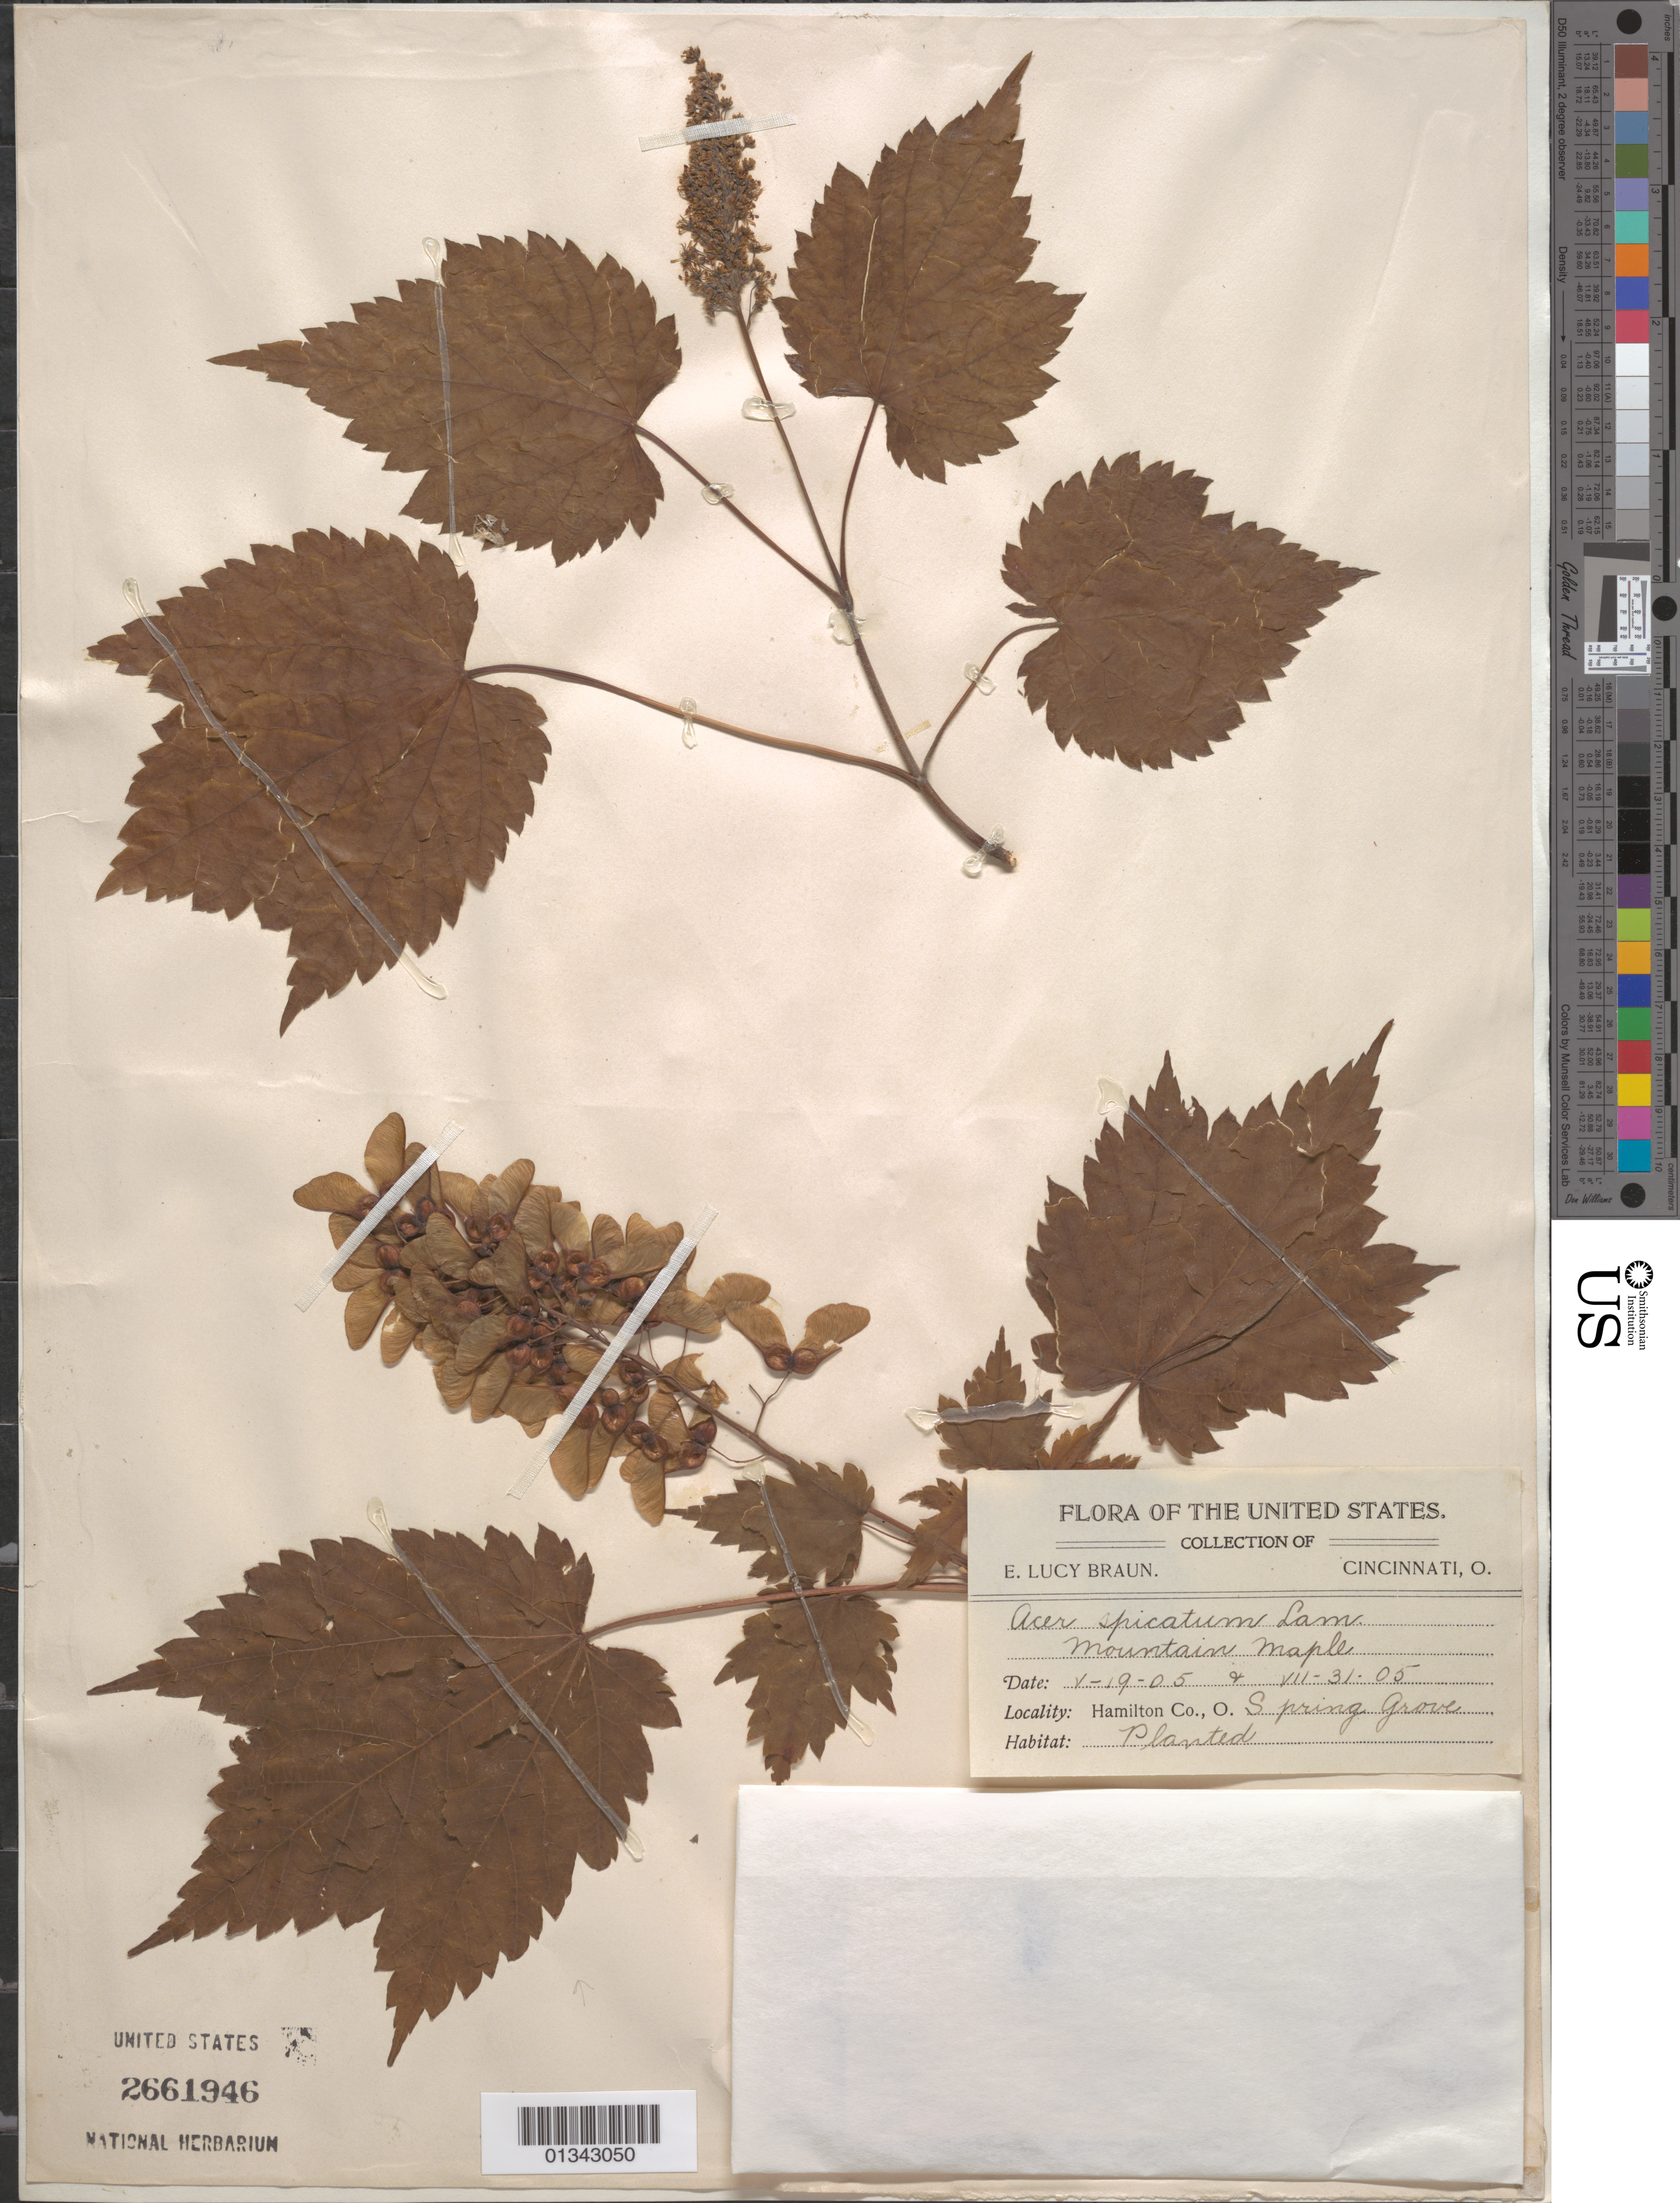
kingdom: Plantae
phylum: Tracheophyta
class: Magnoliopsida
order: Sapindales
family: Sapindaceae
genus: Acer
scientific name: Acer spicatum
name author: Lam.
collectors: E. L. Braun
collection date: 1905-05-19,1905-07-31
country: United States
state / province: Ohio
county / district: Hamilton County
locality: Hamilton County, Spring Grove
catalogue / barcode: US 2661946